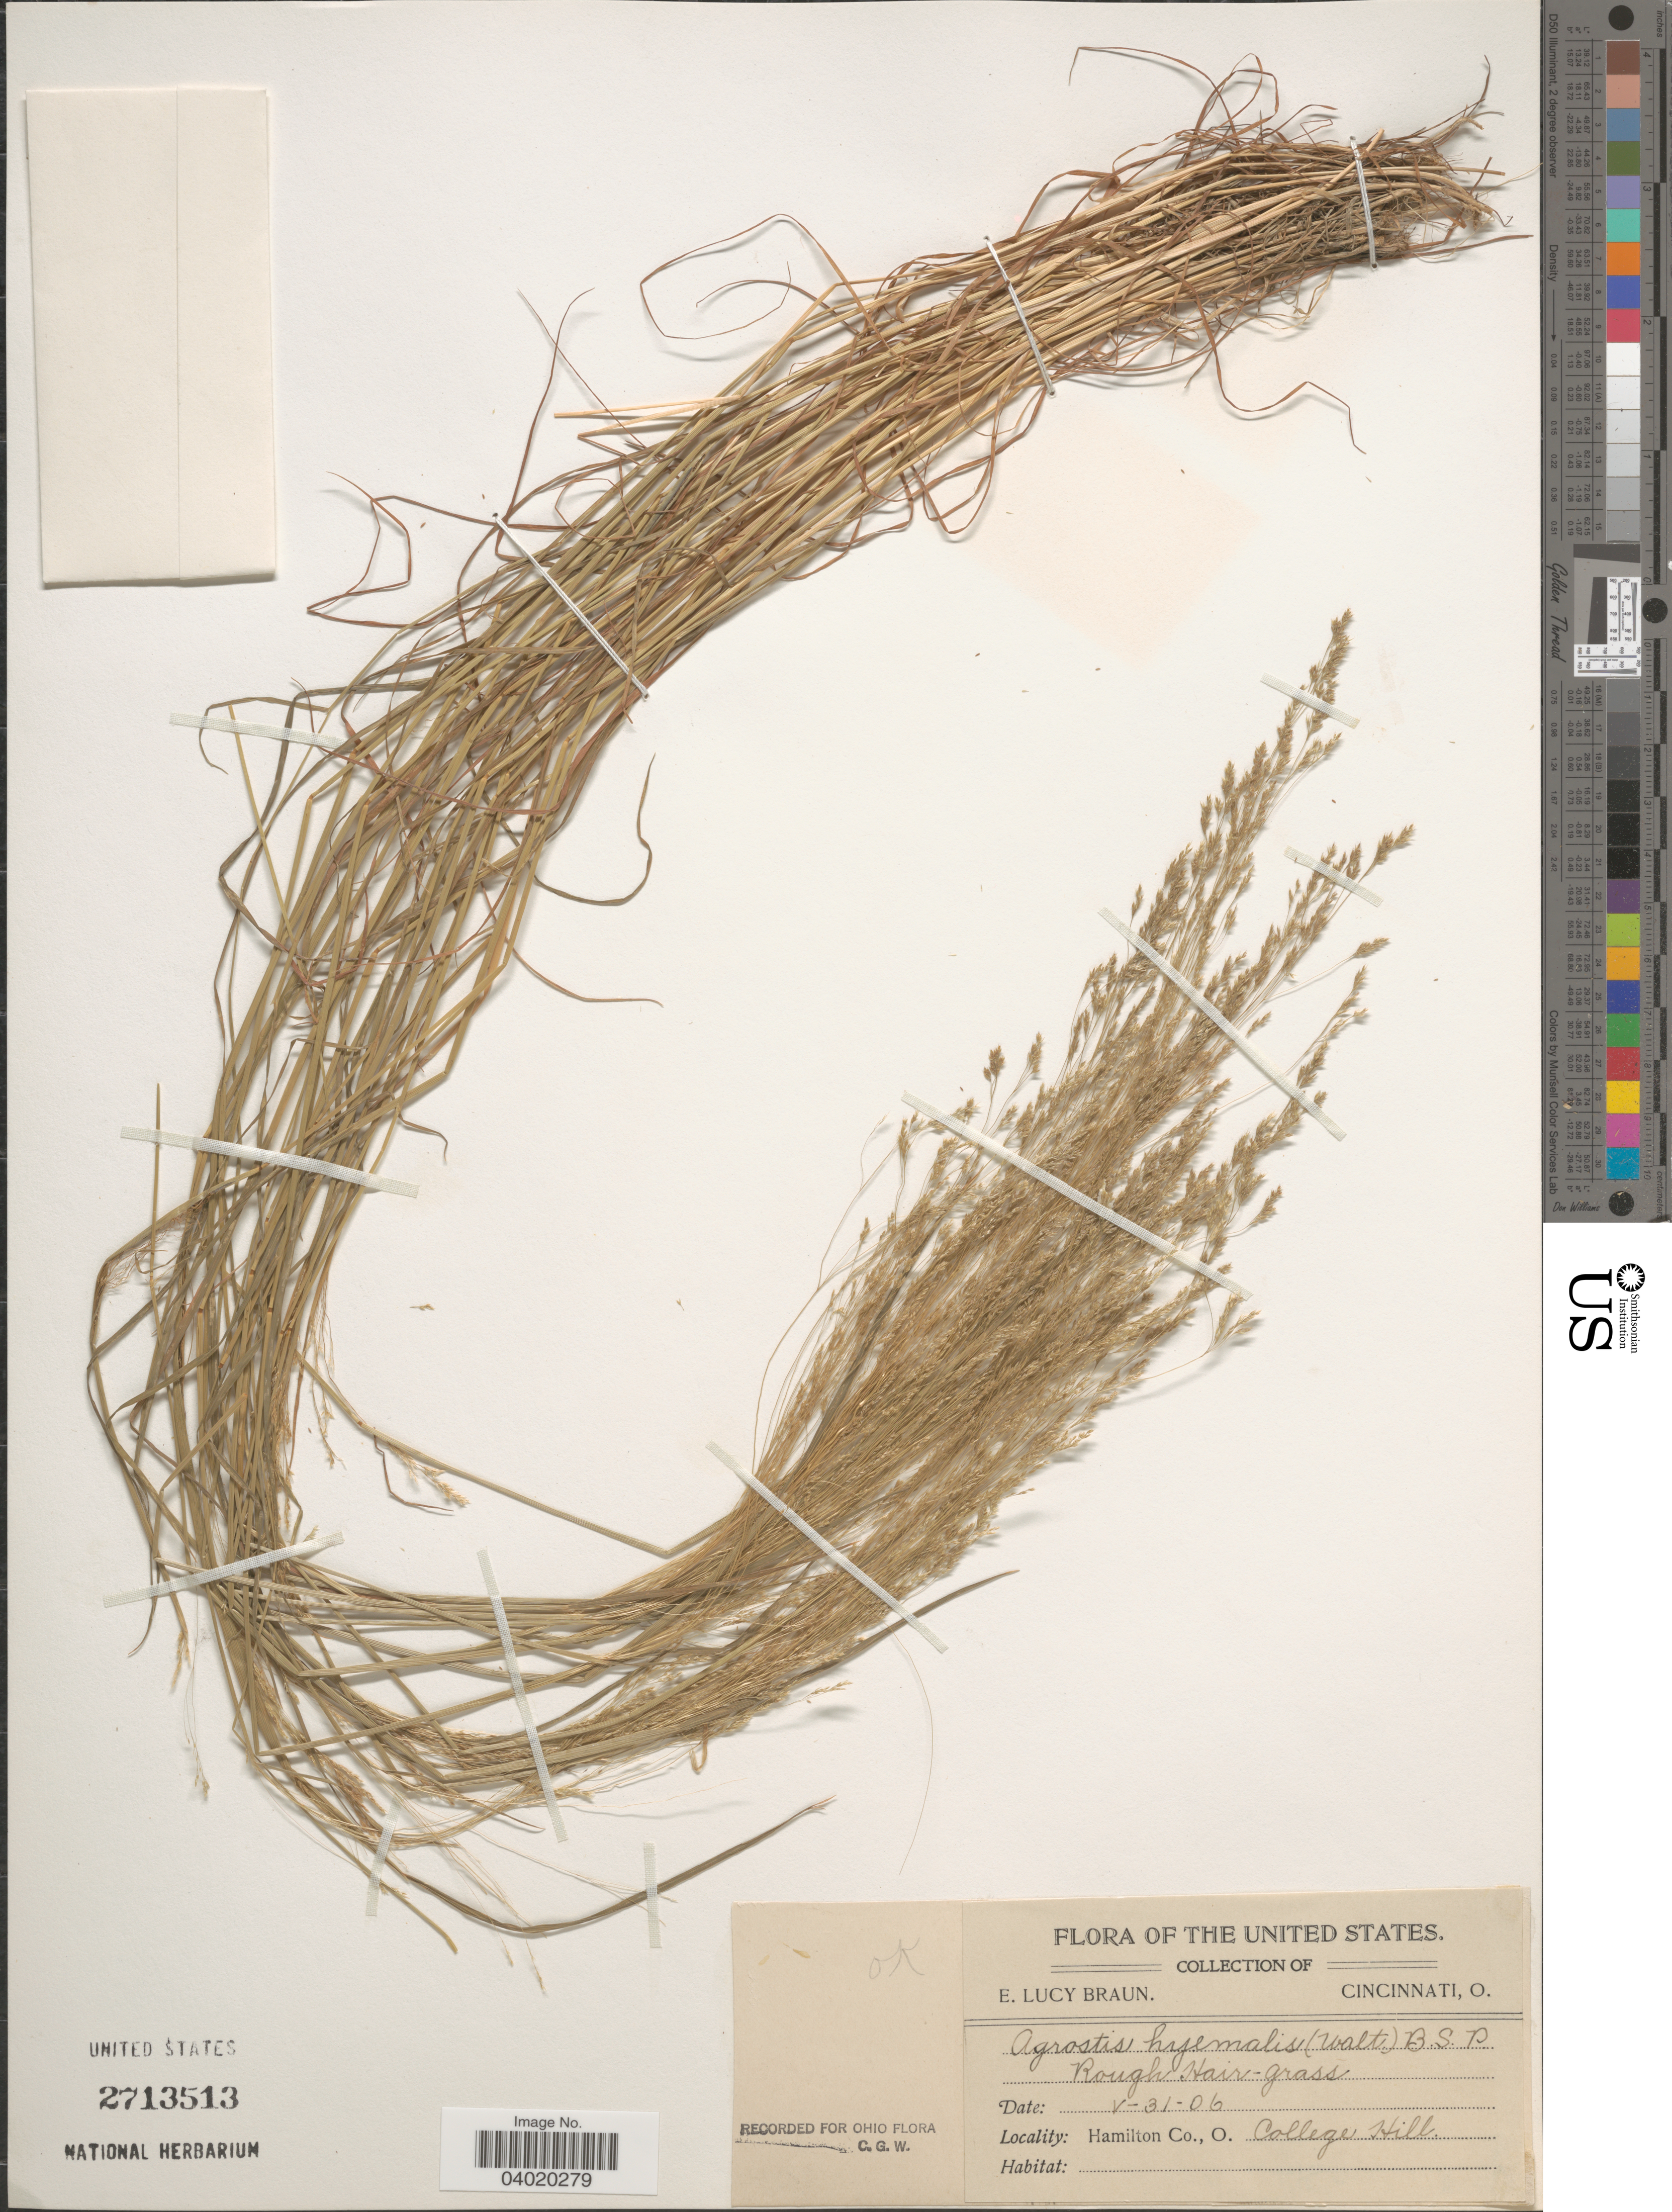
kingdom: Plantae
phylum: Tracheophyta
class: Liliopsida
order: Poales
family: Poaceae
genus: Agrostis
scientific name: Agrostis hyemalis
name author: (Walter) Britton et al.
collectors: E. L. Braun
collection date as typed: Transcribed d/m/y: 31/5/6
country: United States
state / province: Ohio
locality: Hamilton Co., College Hill.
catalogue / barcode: US 2713513